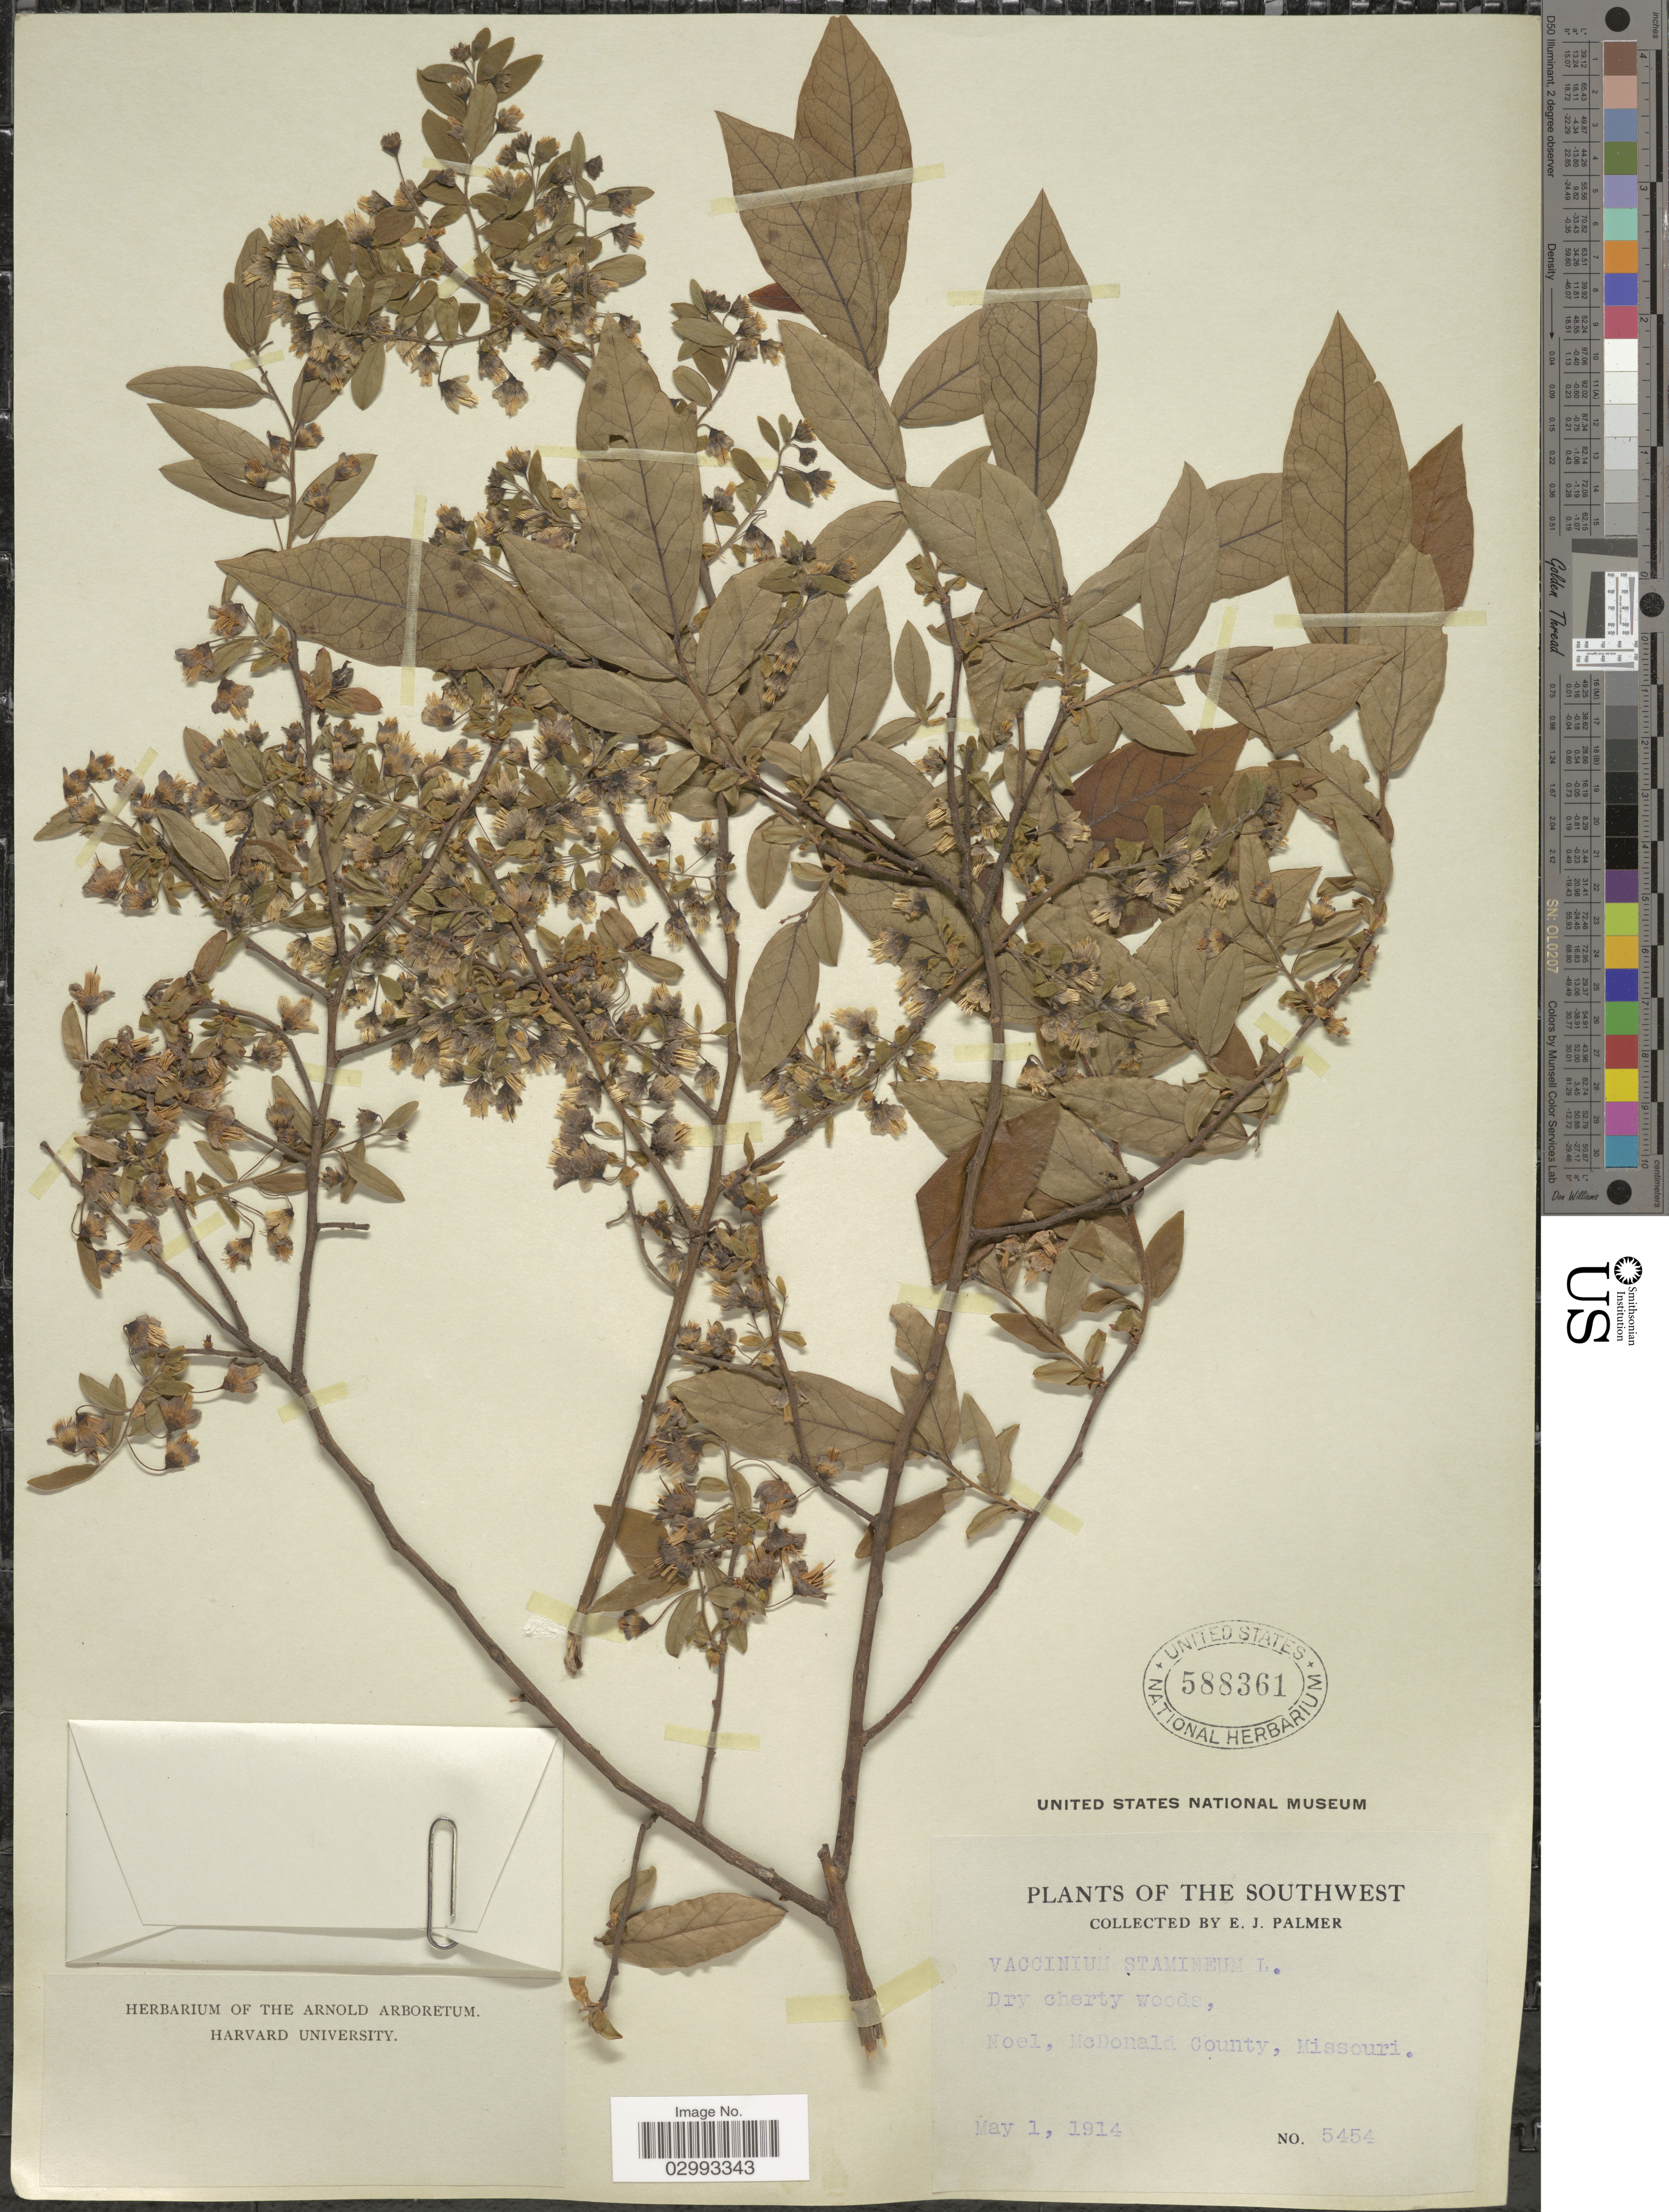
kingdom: Plantae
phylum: Tracheophyta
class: Magnoliopsida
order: Ericales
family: Ericaceae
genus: Polycodium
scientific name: Polycodium stamineum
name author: (L.) Greene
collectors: E. J. Palmer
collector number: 5454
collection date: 1914-05-01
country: United States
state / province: Missouri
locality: The Southwest. Noel, McDonald County.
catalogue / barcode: US 588361